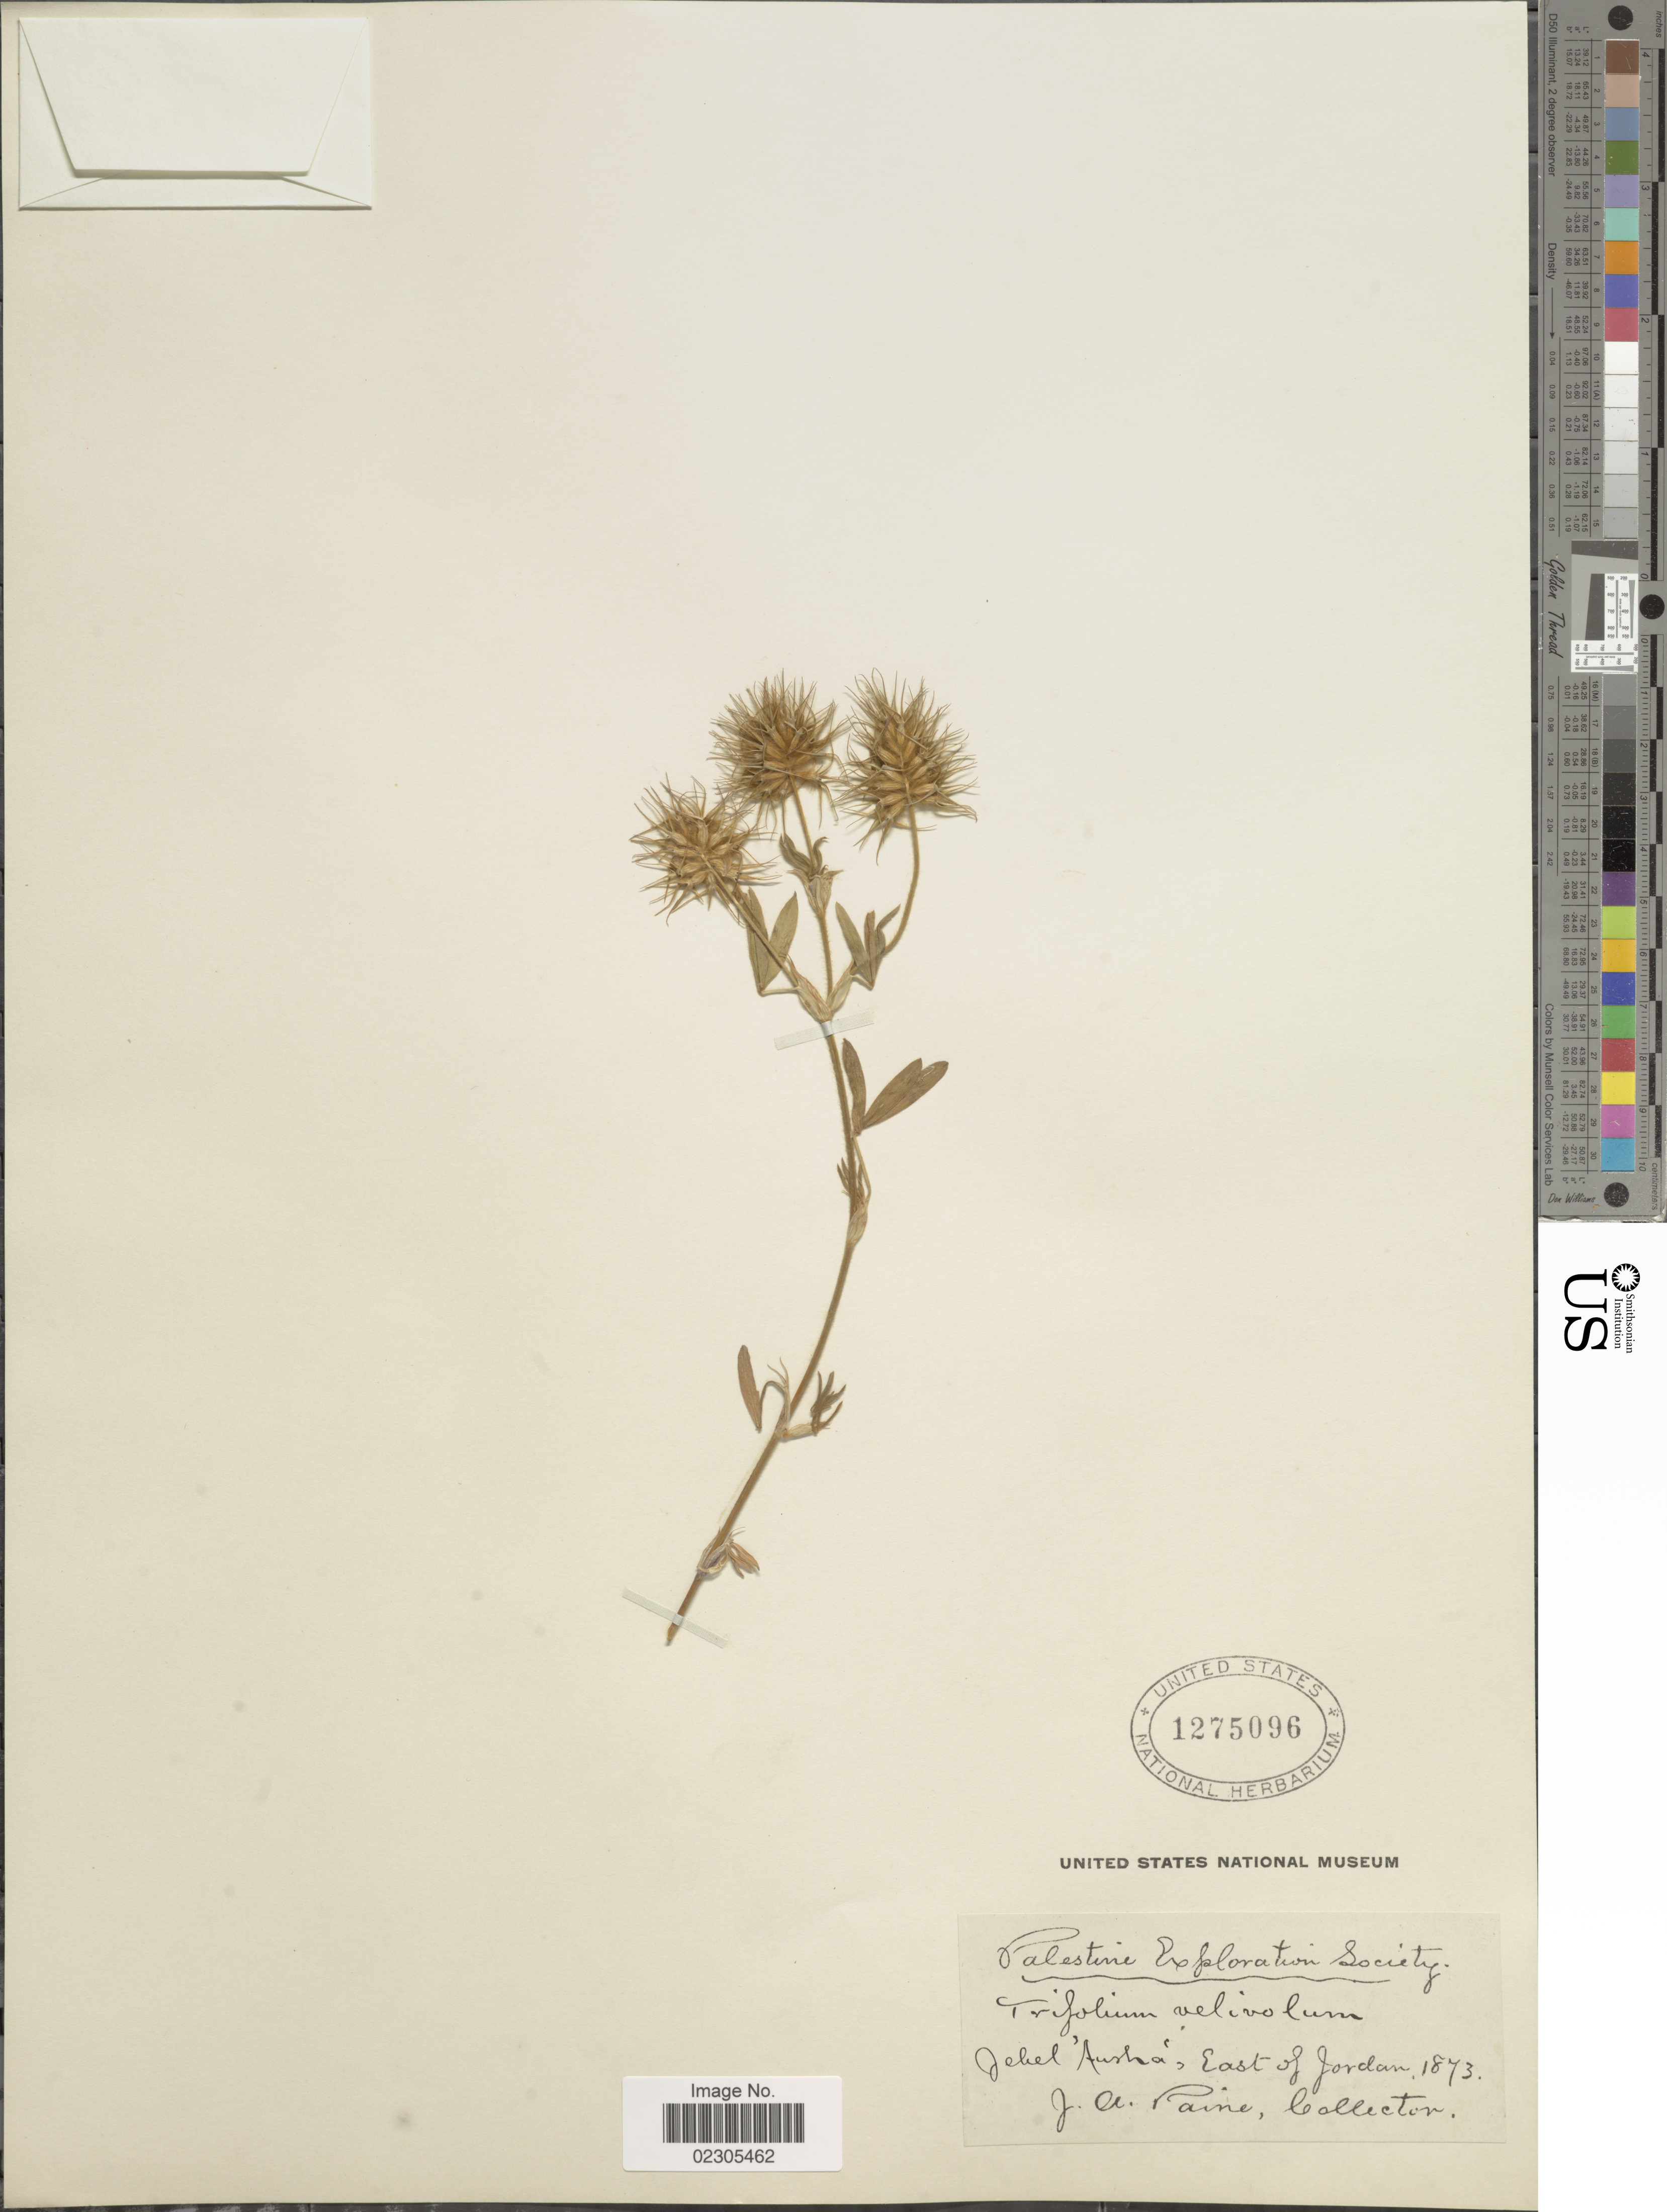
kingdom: Plantae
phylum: Tracheophyta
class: Magnoliopsida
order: Fabales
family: Fabaceae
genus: Trifolium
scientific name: Trifolium velivolum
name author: Paine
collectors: J. A. Paine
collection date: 1873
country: Jordan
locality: Palestine, Jebel Ausha, East of Jordan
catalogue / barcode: US 1275096